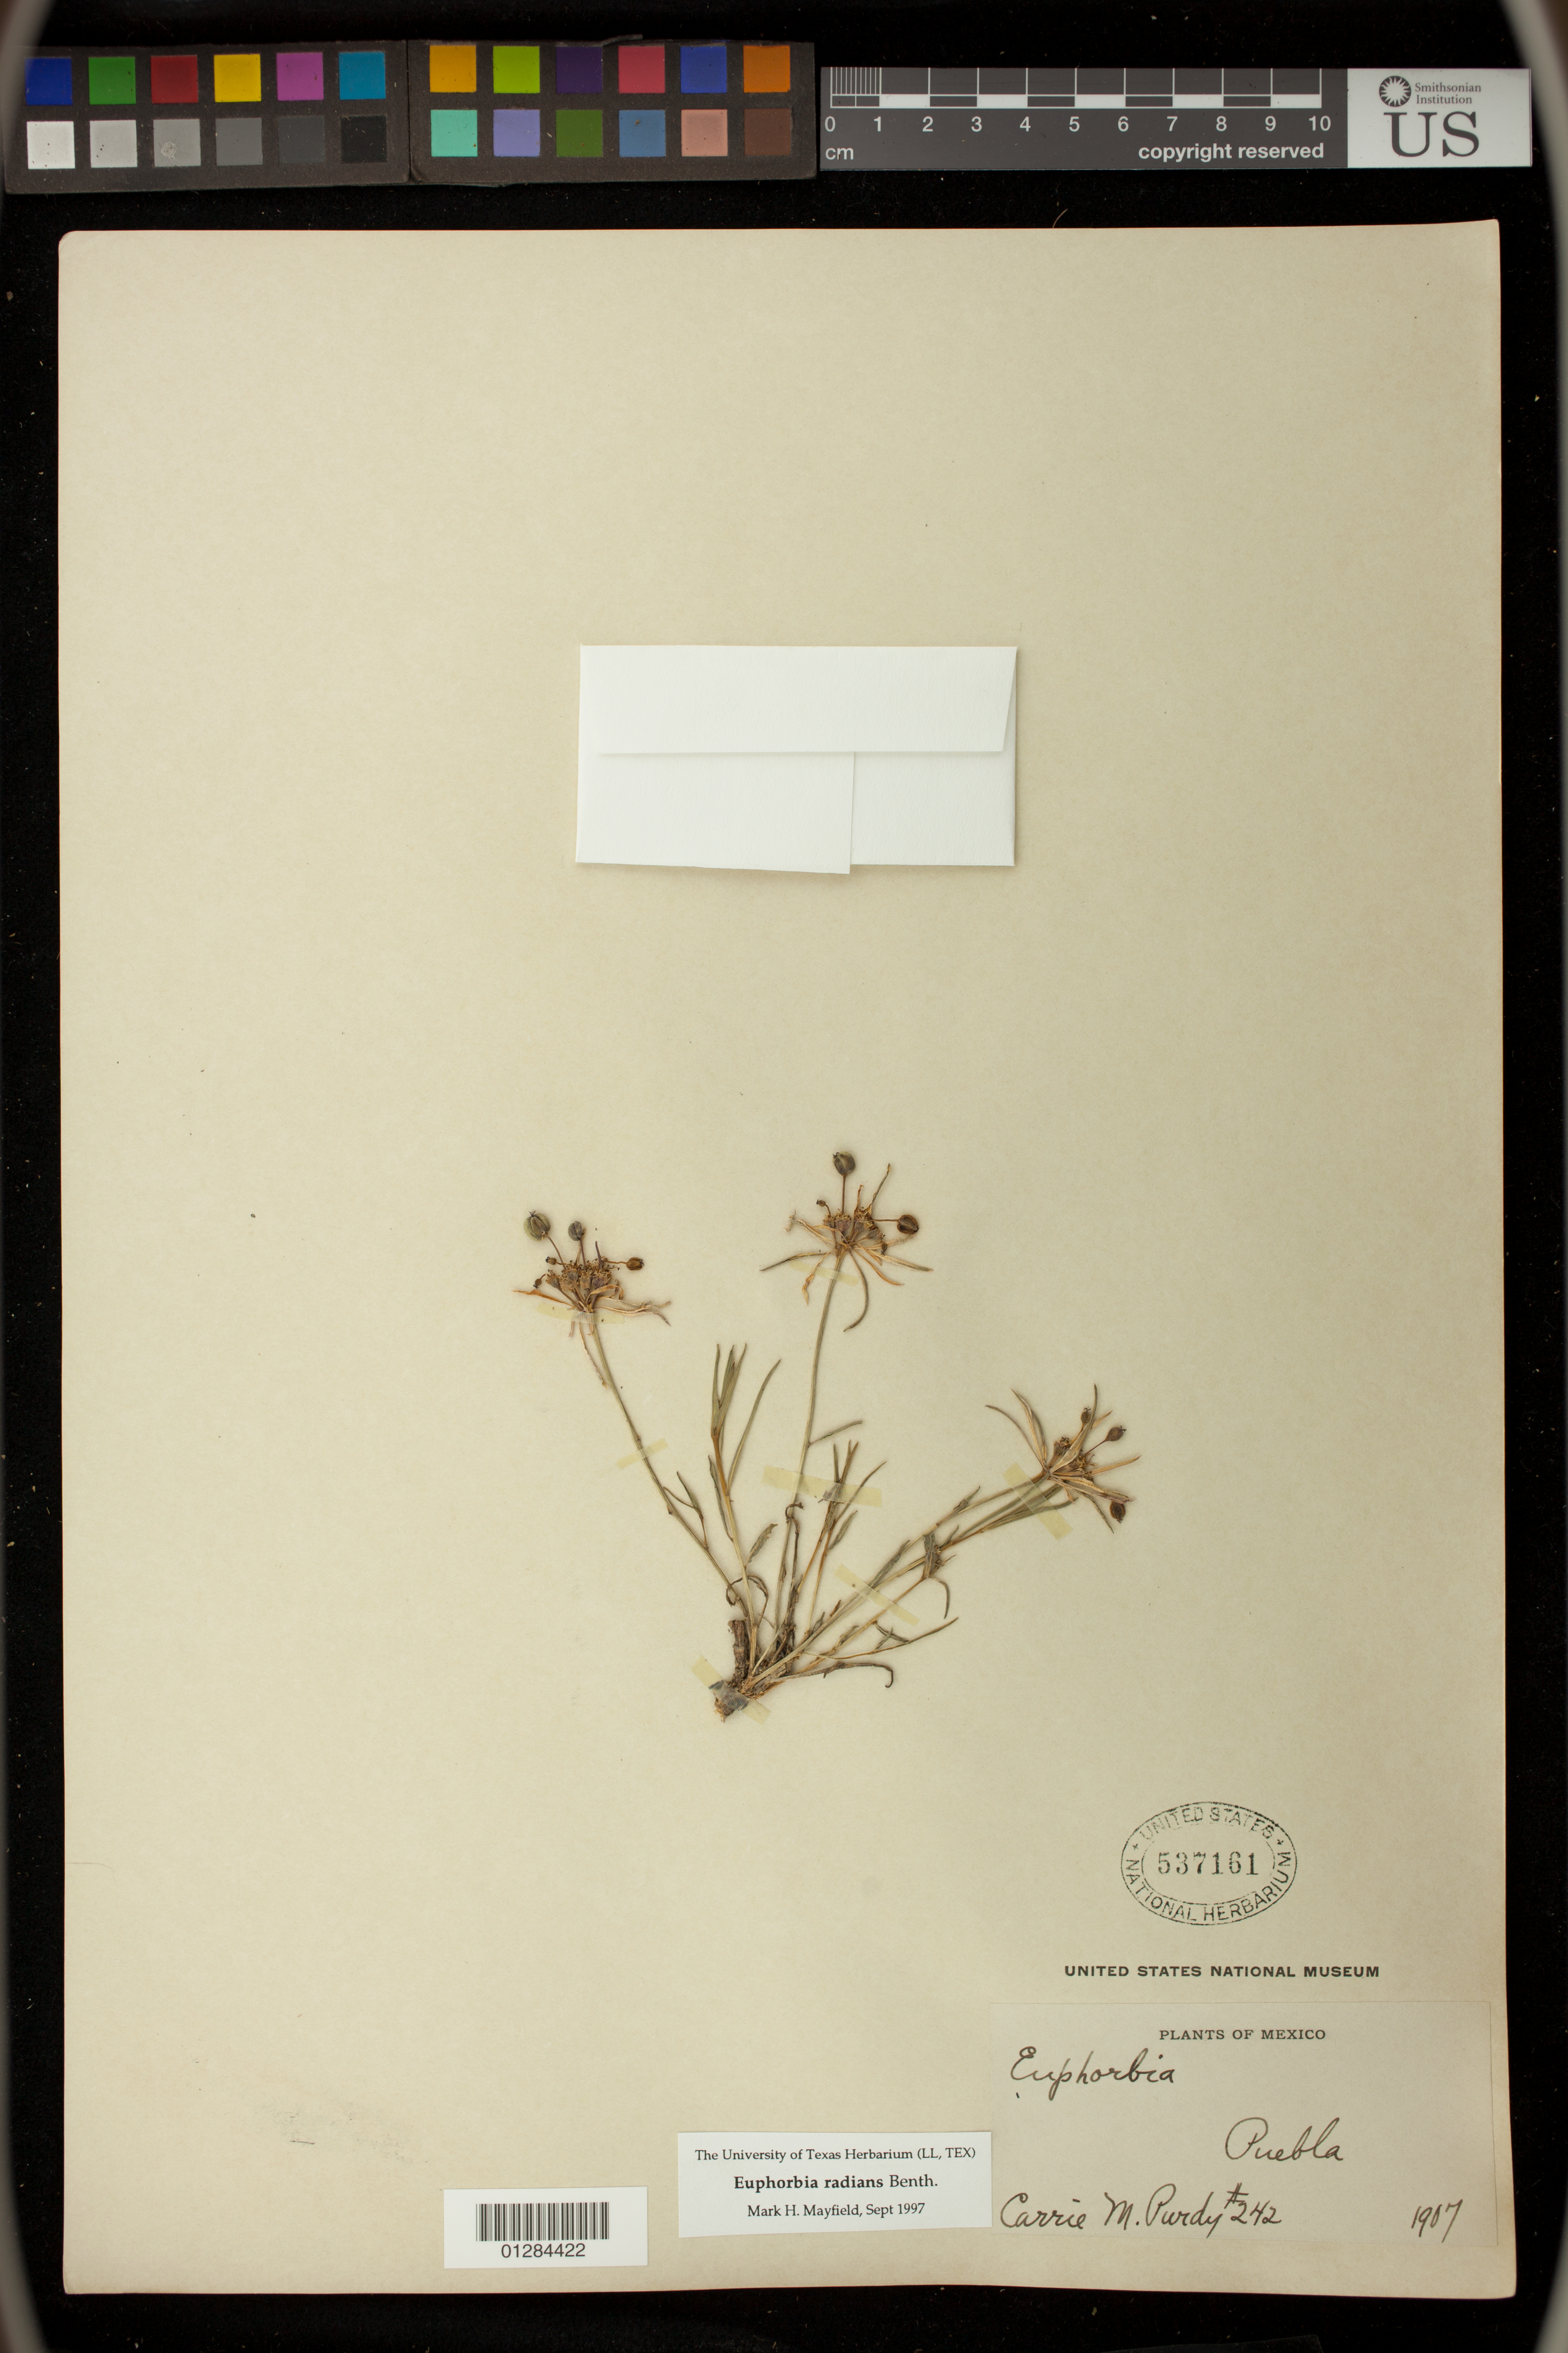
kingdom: Plantae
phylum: Tracheophyta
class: Magnoliopsida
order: Malpighiales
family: Euphorbiaceae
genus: Euphorbia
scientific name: Euphorbia radians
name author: Benth.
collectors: C. M. Purdy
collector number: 242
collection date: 1907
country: Mexico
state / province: Puebla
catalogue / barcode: US 537161